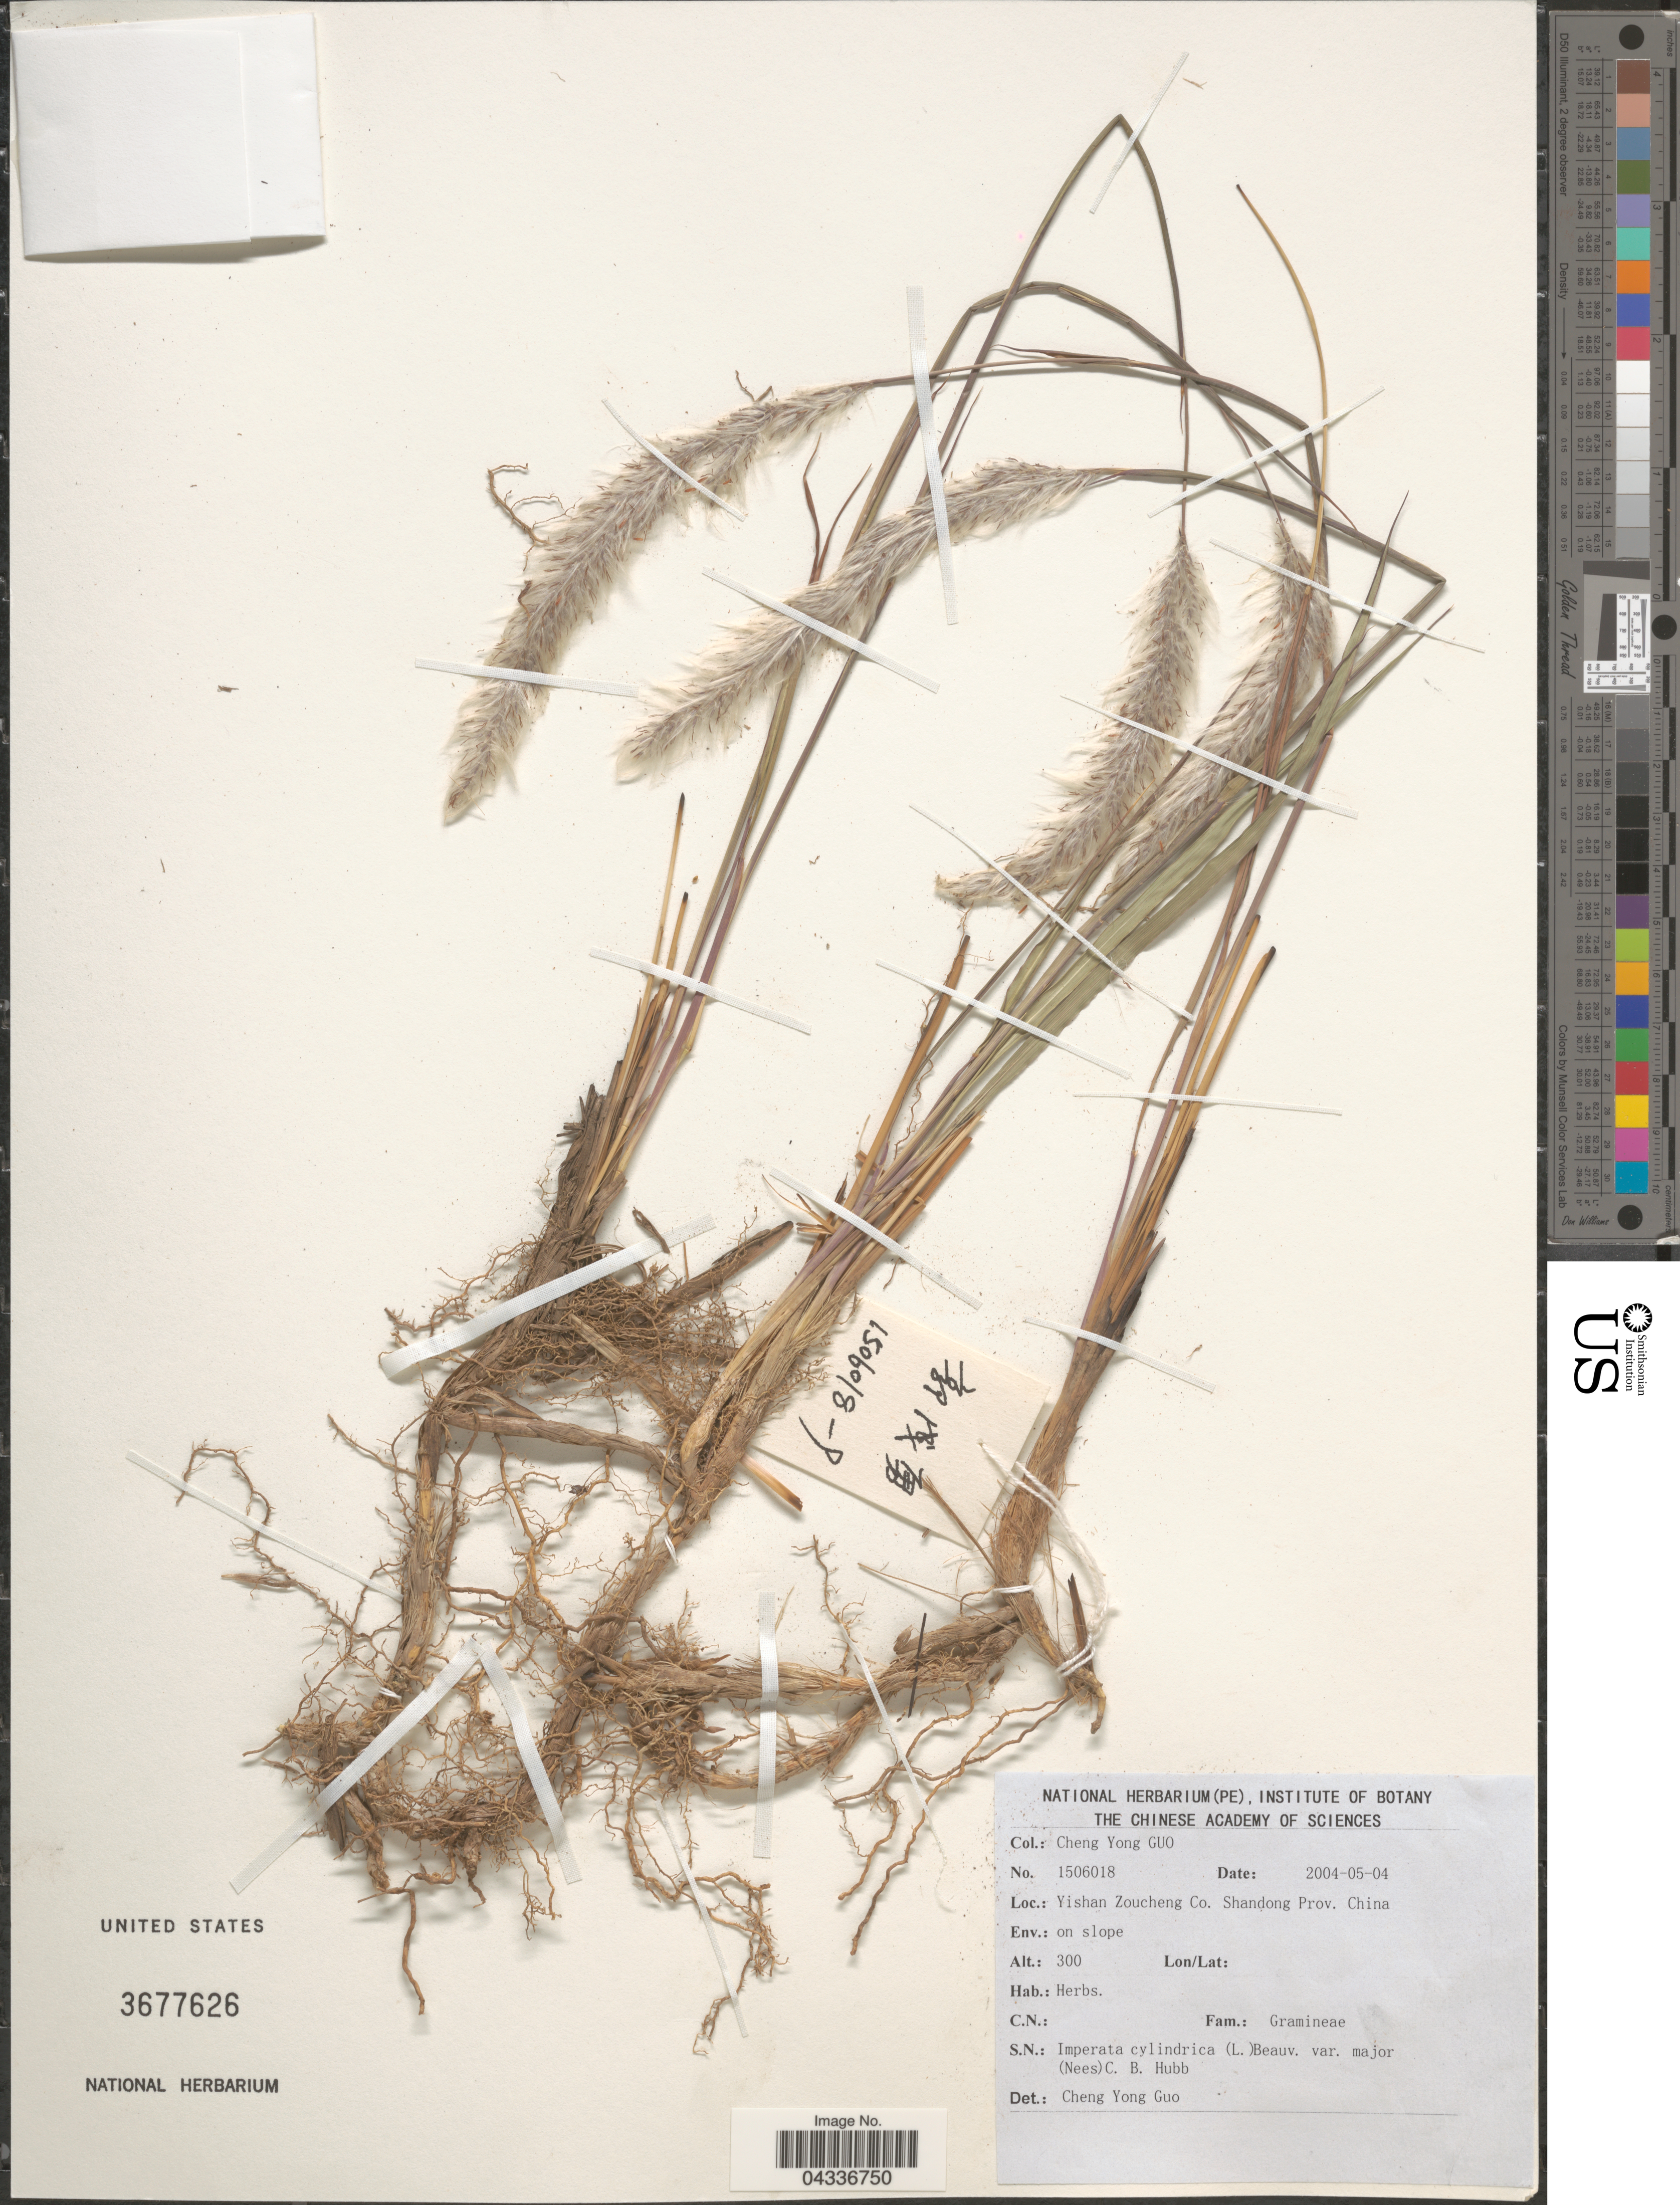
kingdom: Plantae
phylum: Tracheophyta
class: Liliopsida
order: Poales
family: Poaceae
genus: Imperata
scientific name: Imperata cylindrica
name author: (L.) P. Beauv.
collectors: Guo Chengyong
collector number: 1506018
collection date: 2004-05-04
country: China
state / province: Shandong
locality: Yishan Zoucheng Co.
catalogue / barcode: US 3677626